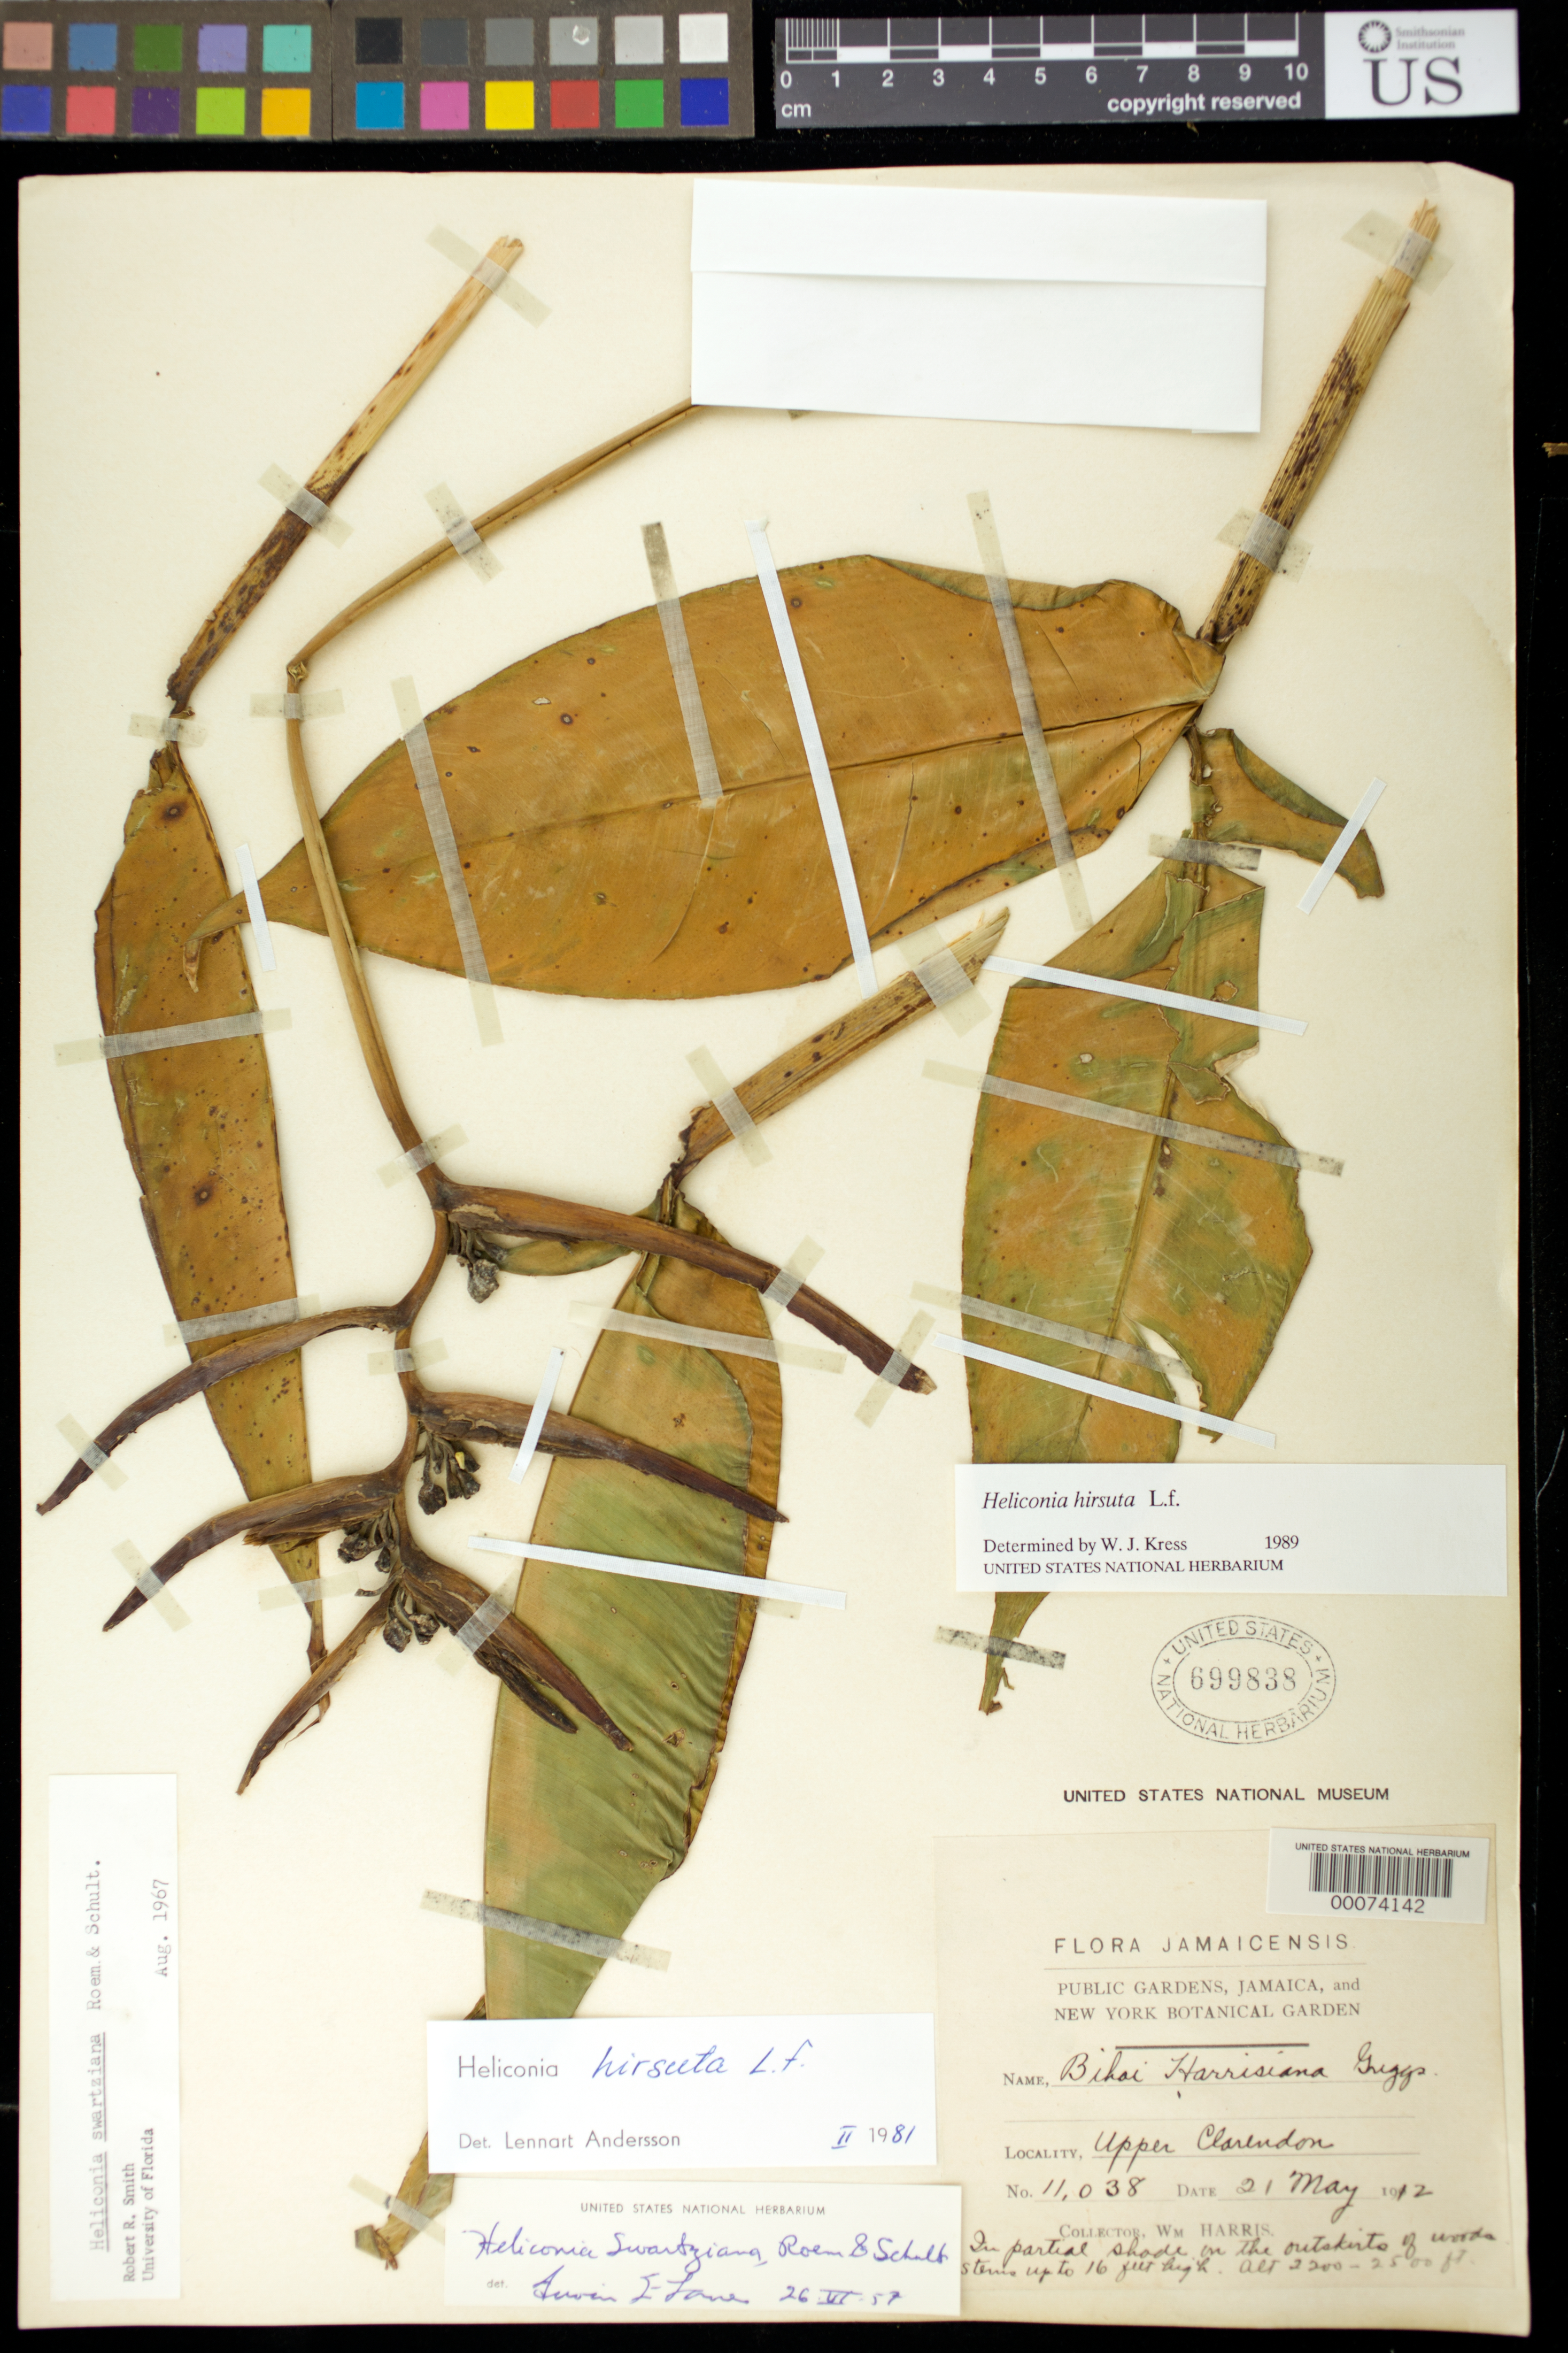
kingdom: Plantae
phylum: Tracheophyta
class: Liliopsida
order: Zingiberales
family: Heliconiaceae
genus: Heliconia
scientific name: Heliconia hirsuta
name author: L. f.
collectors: W. H. Harris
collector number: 11038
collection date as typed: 21 May 1912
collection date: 1912-05-21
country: Jamaica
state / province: Clarendon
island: Greater Antilles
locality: Upper clarendon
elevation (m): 671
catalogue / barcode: US 699838